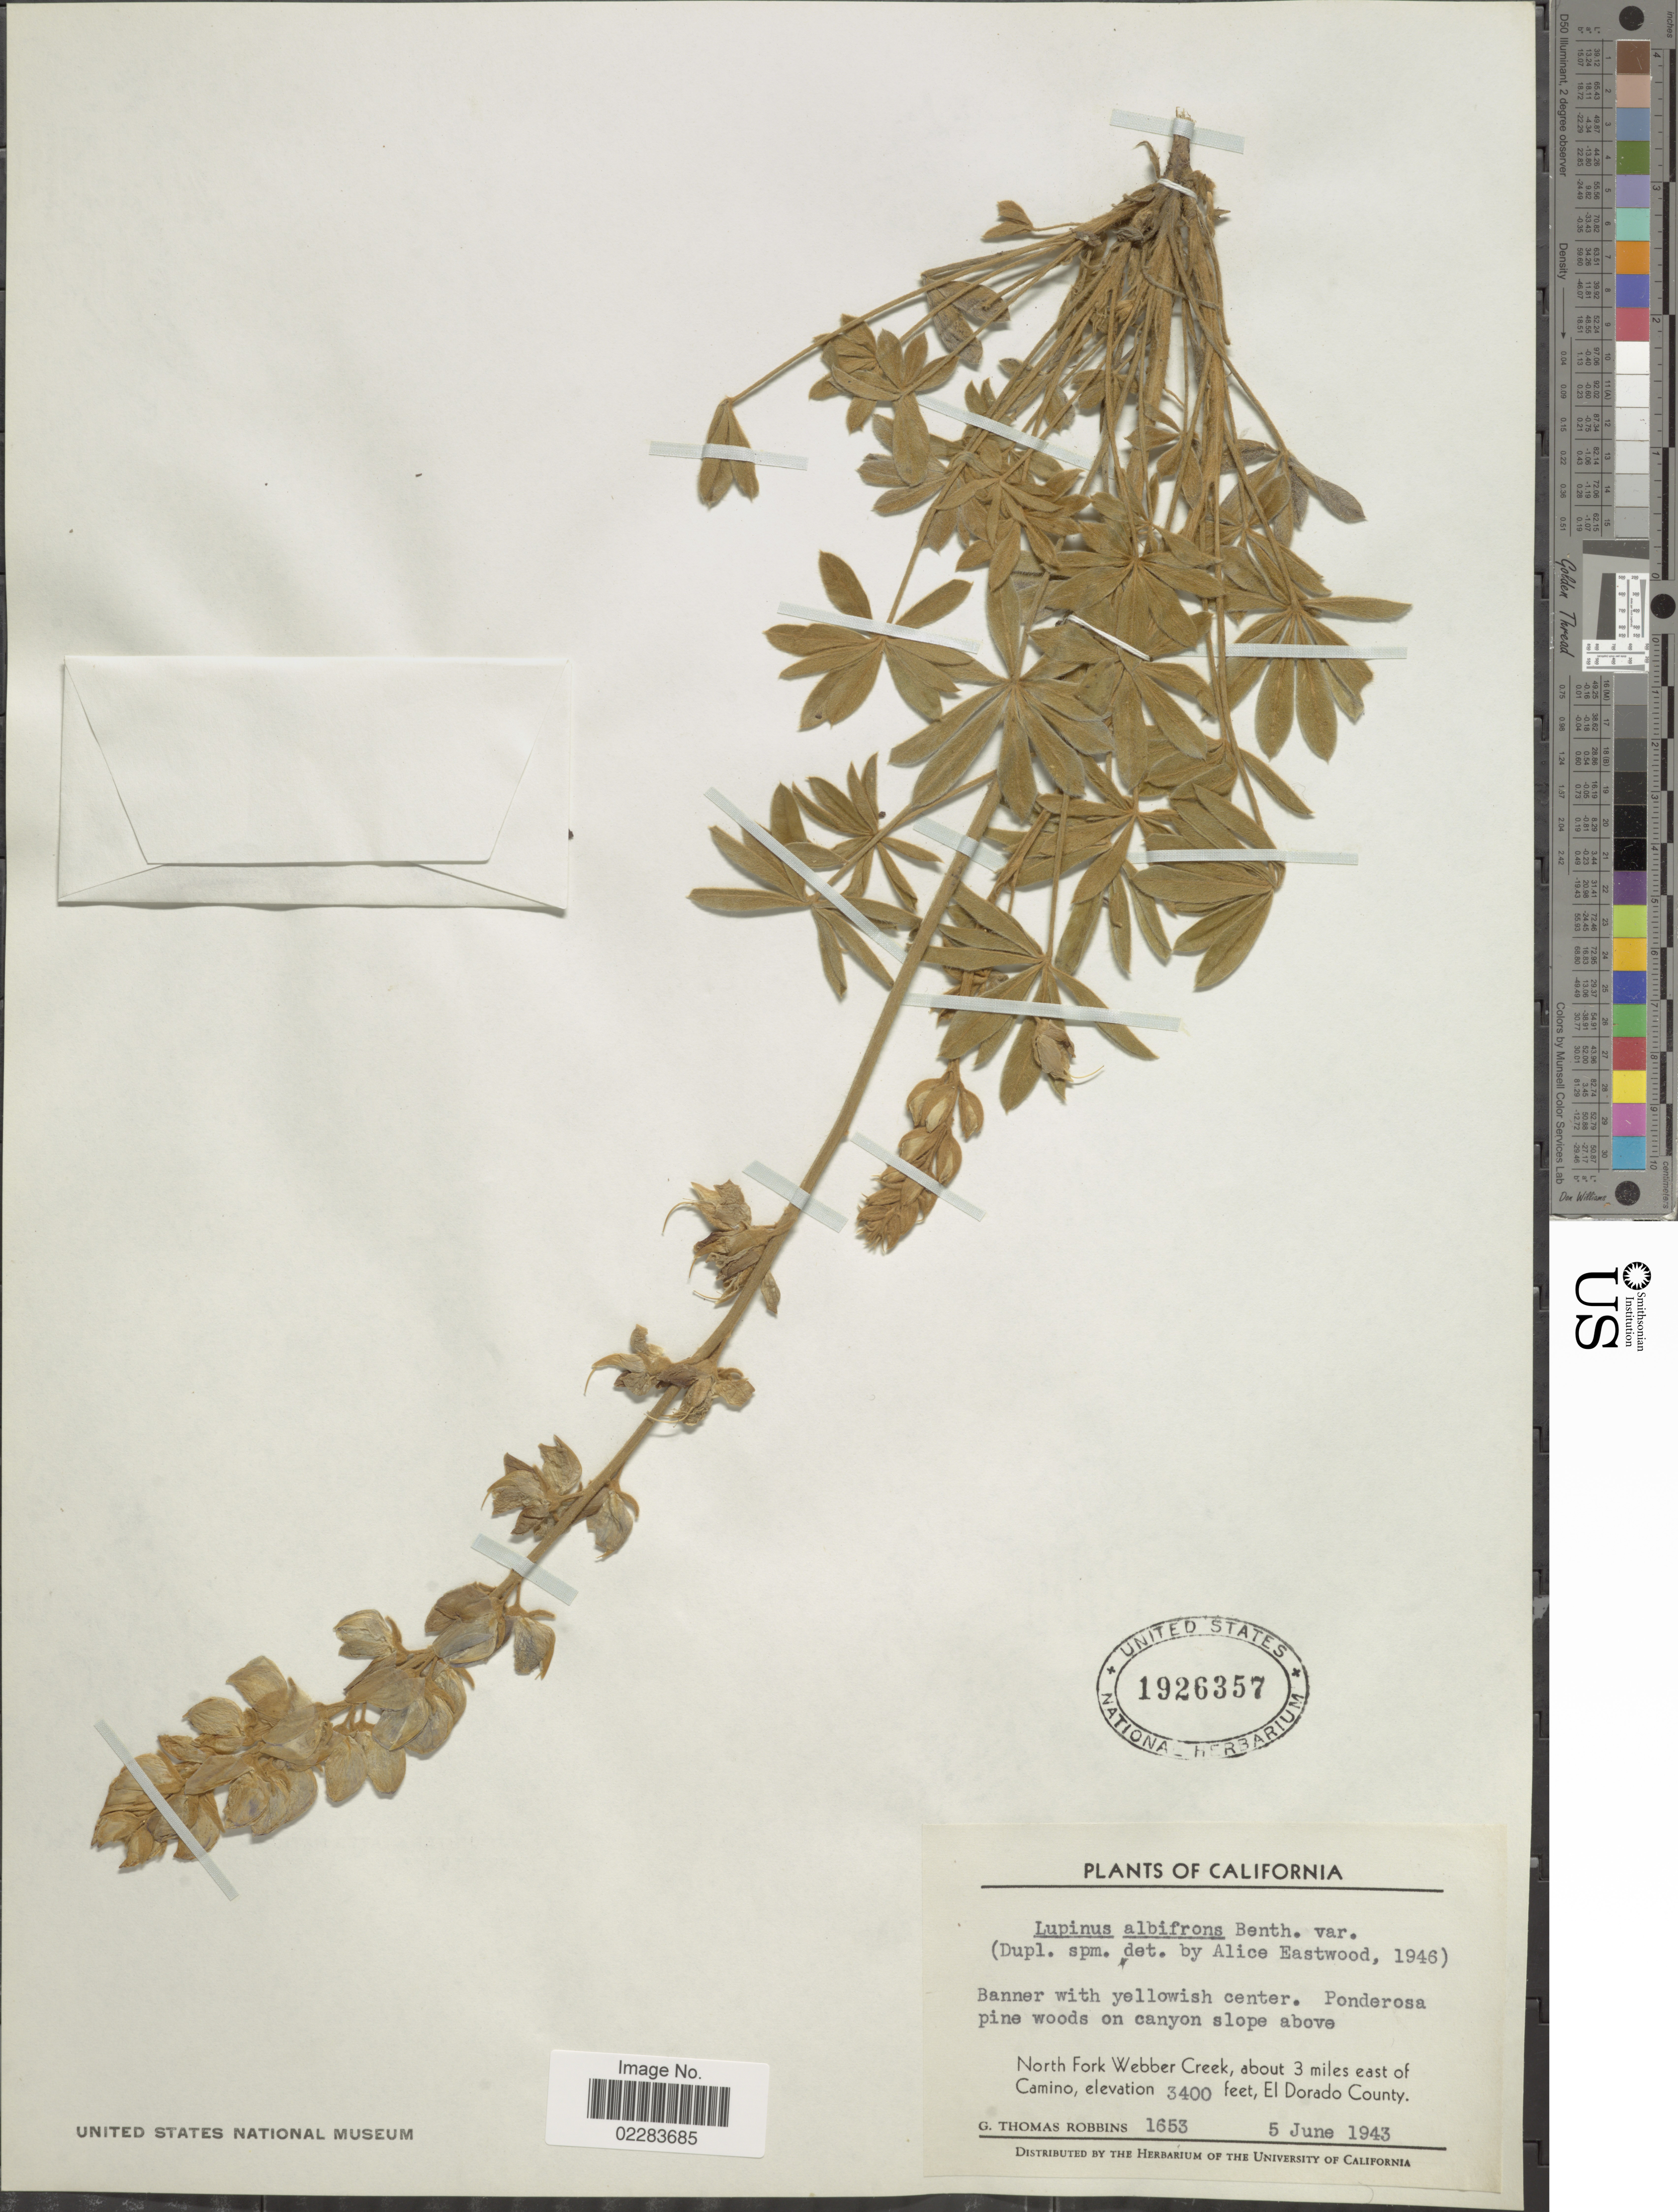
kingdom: Plantae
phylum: Tracheophyta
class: Magnoliopsida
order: Fabales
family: Fabaceae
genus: Lupinus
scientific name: Lupinus albifrons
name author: Benth.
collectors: G. T. Robbins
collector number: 1653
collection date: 1943-06-05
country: United States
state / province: California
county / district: El Dorado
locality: Banner with yellow center. North Fork webber Creek, about 3 miles east of Camino, El Dorado County.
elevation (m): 1036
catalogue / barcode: US 1926357